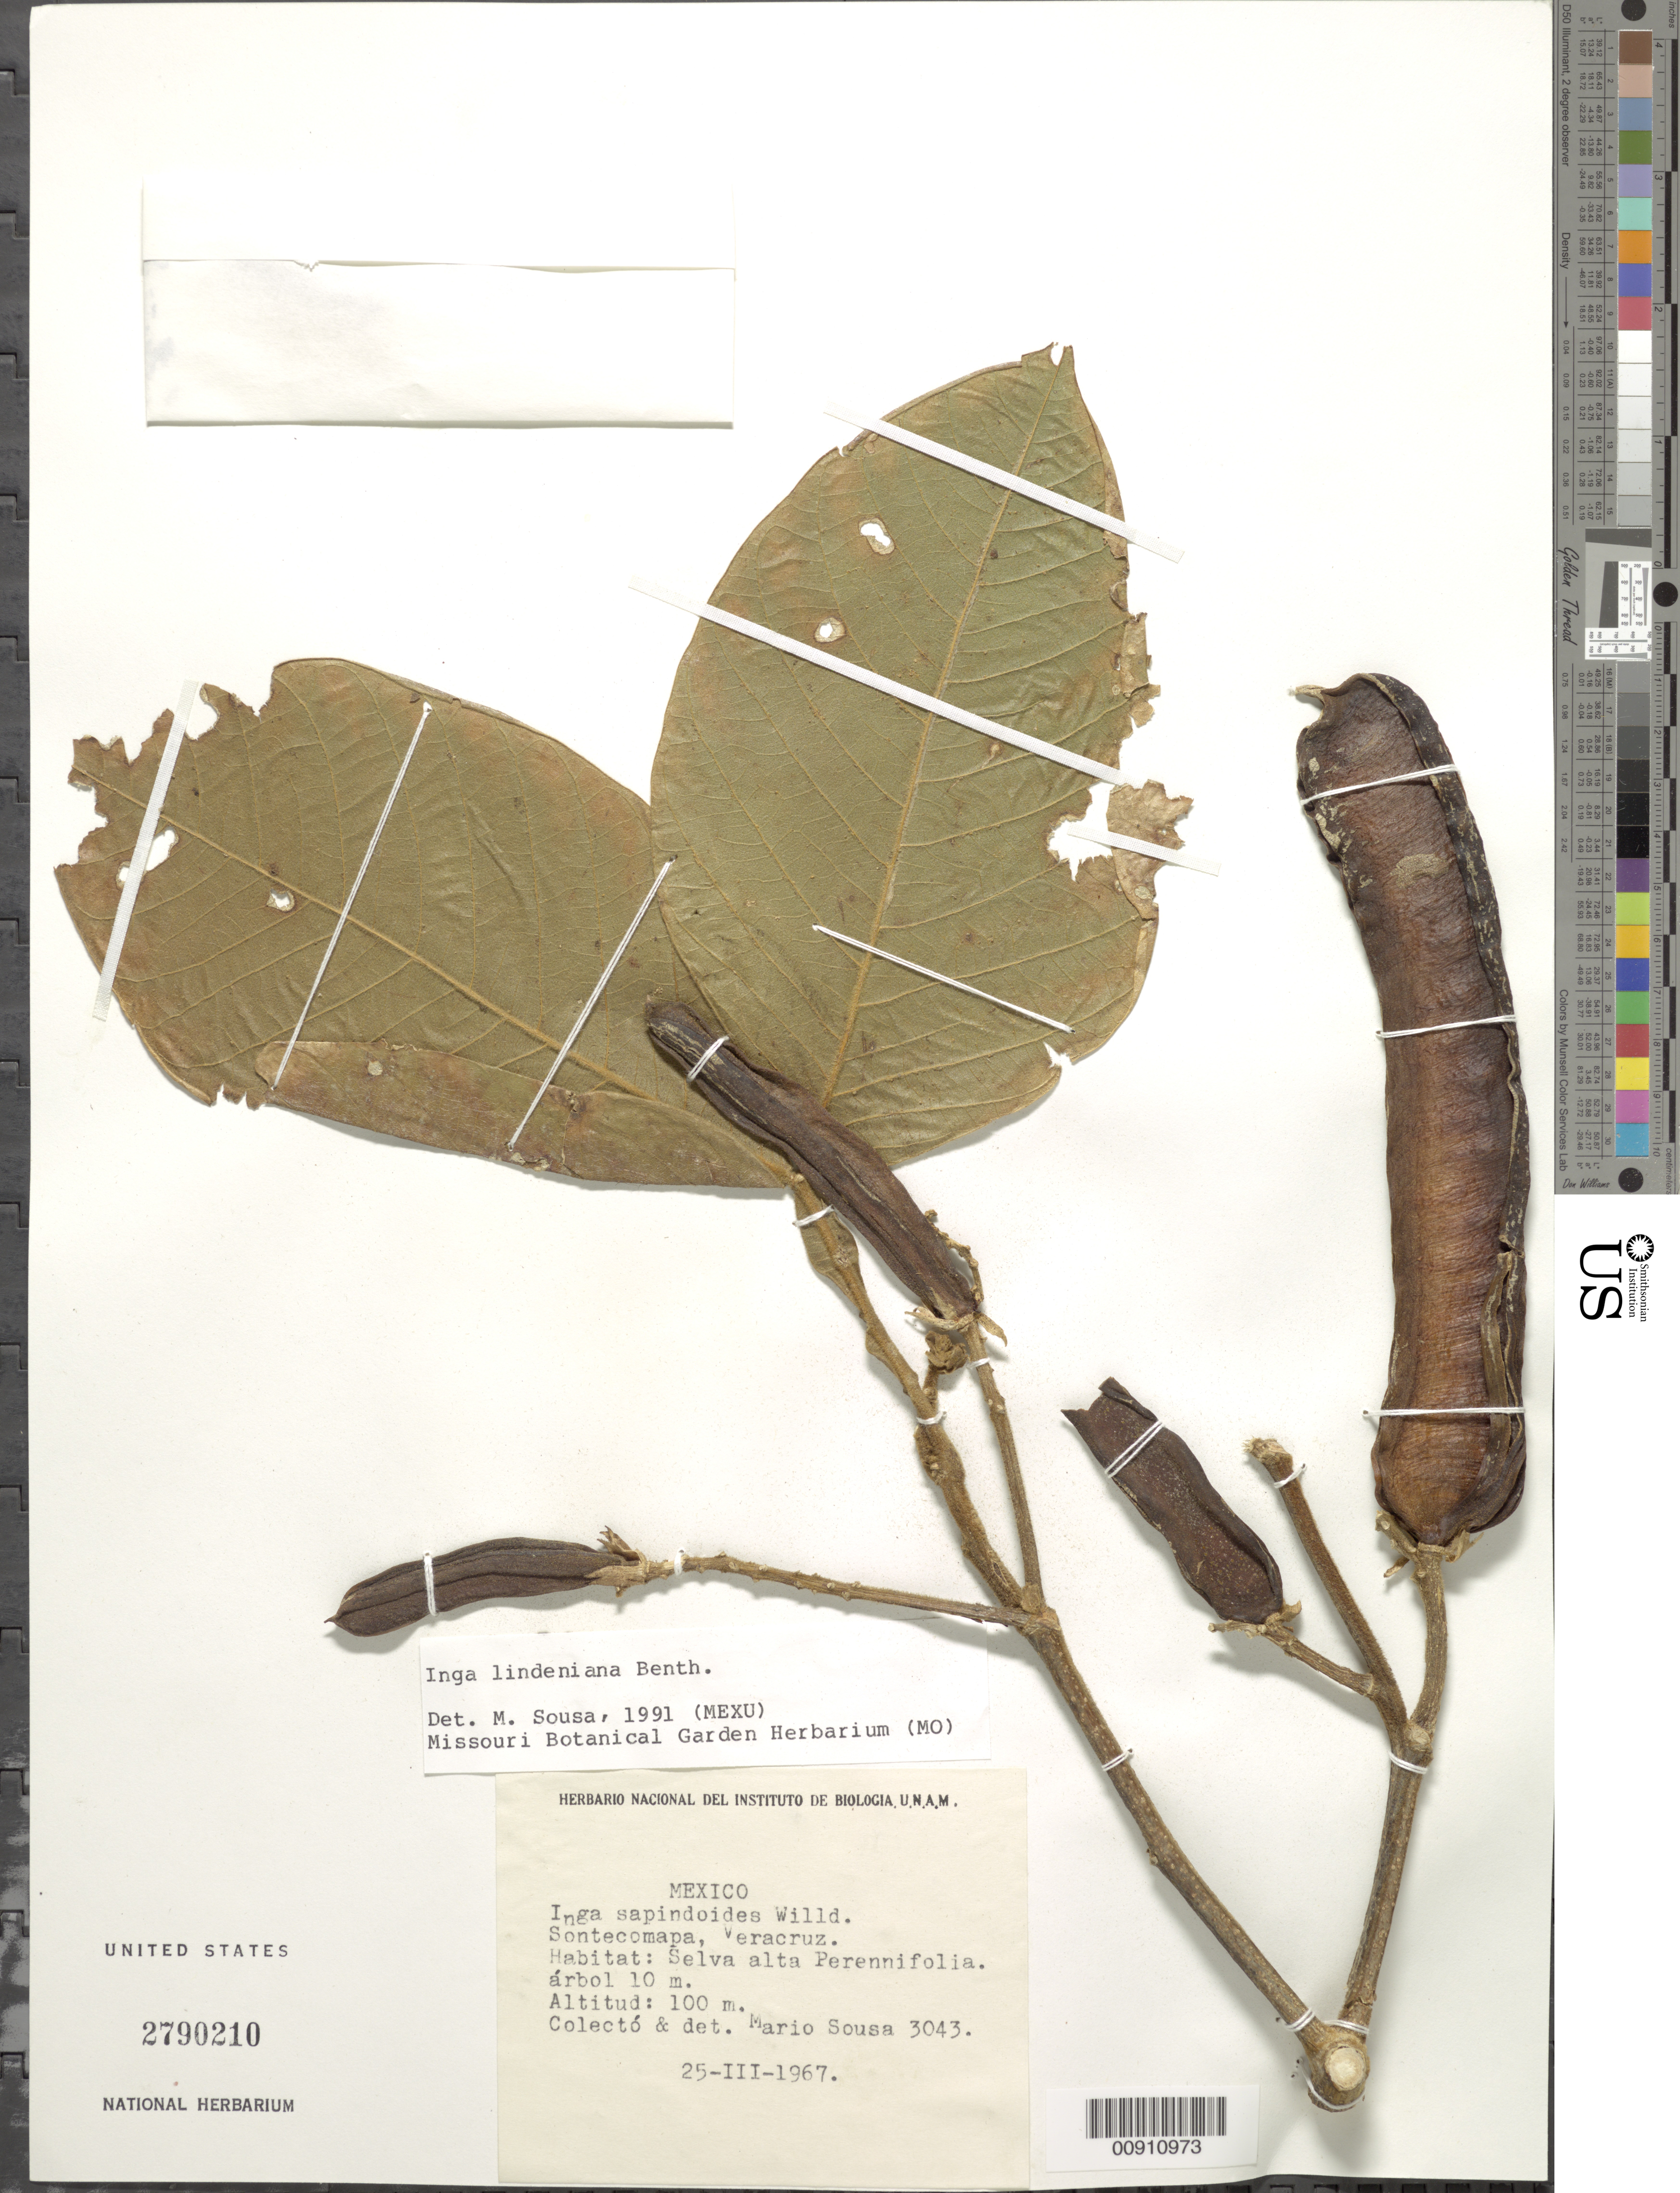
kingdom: Plantae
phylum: Tracheophyta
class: Magnoliopsida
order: Fabales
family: Fabaceae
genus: Inga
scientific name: Inga lindeniana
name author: Benth.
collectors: M. Sousa S.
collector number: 3043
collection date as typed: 25 Mar 1967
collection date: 1967-03-25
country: Mexico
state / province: Veracruz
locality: Sontecomapa, Veracruz.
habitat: Selva alta perennifolia.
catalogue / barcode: US 2790210